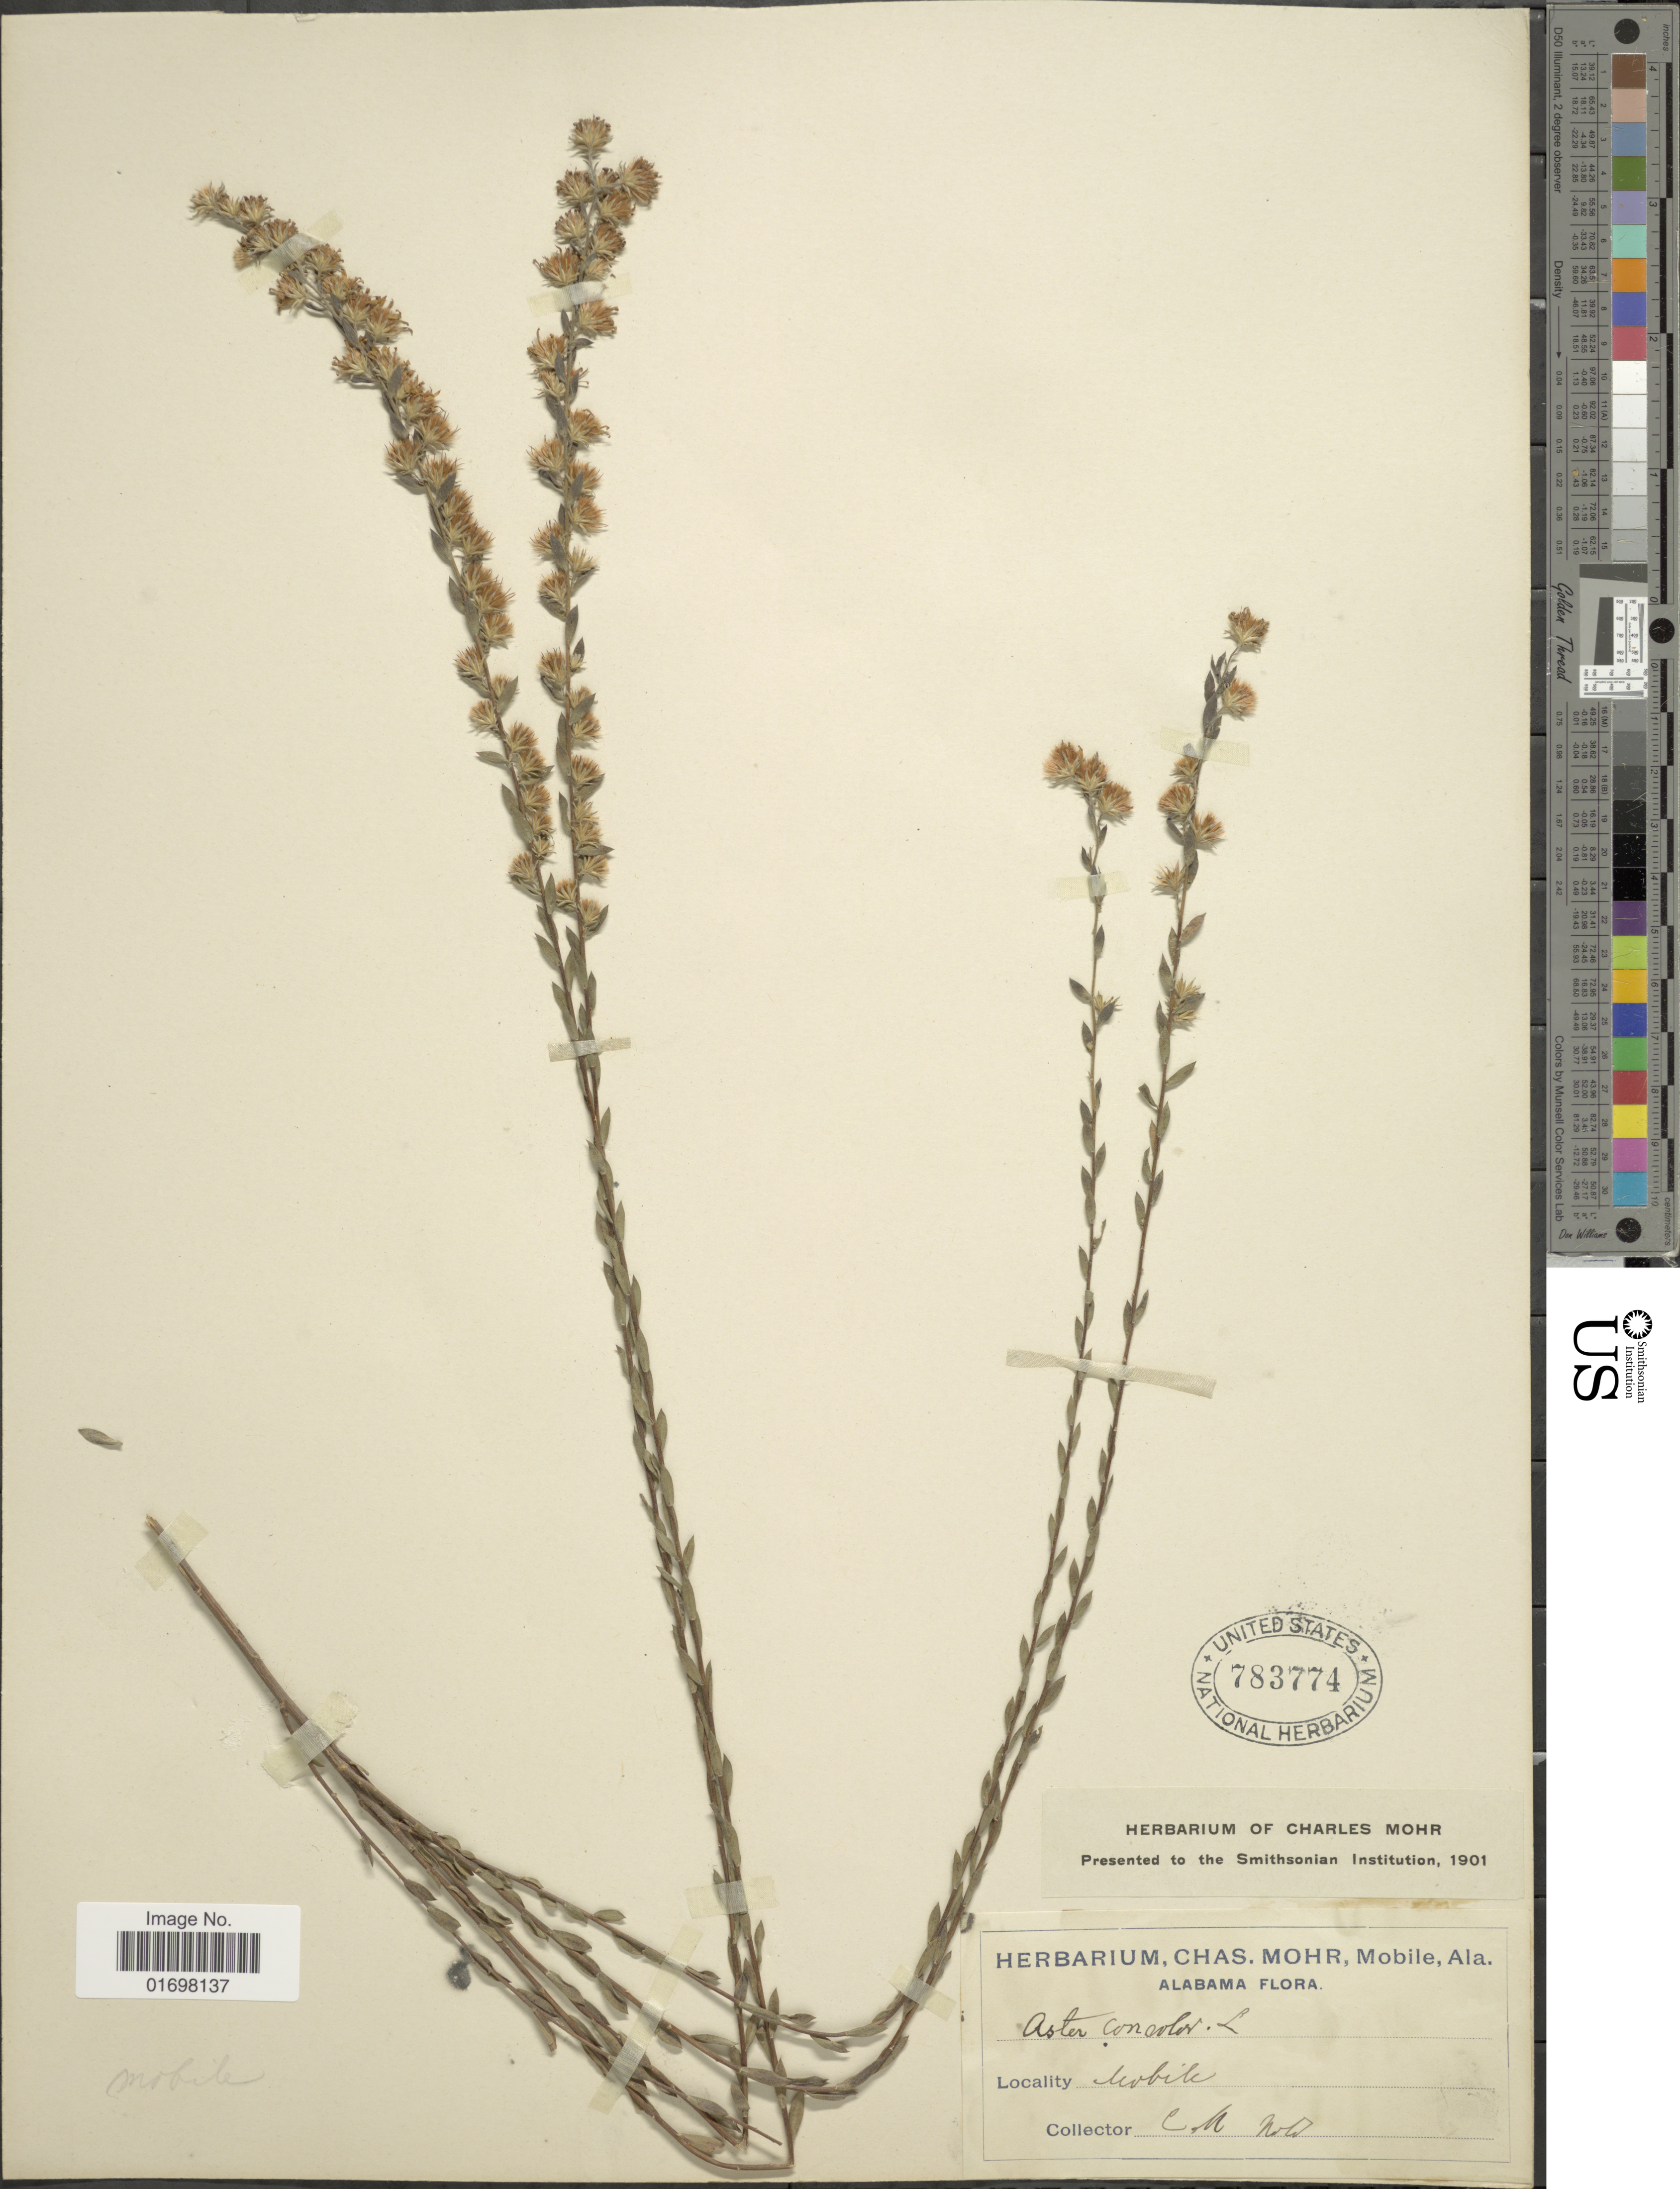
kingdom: Plantae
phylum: Tracheophyta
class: Magnoliopsida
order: Asterales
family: Asteraceae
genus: Symphyotrichum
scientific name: Symphyotrichum concolor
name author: (L.) G.L. Nesom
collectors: Mohr, C. T. (herbarium)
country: United States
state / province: Alabama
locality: Mobile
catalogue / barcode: US 783774